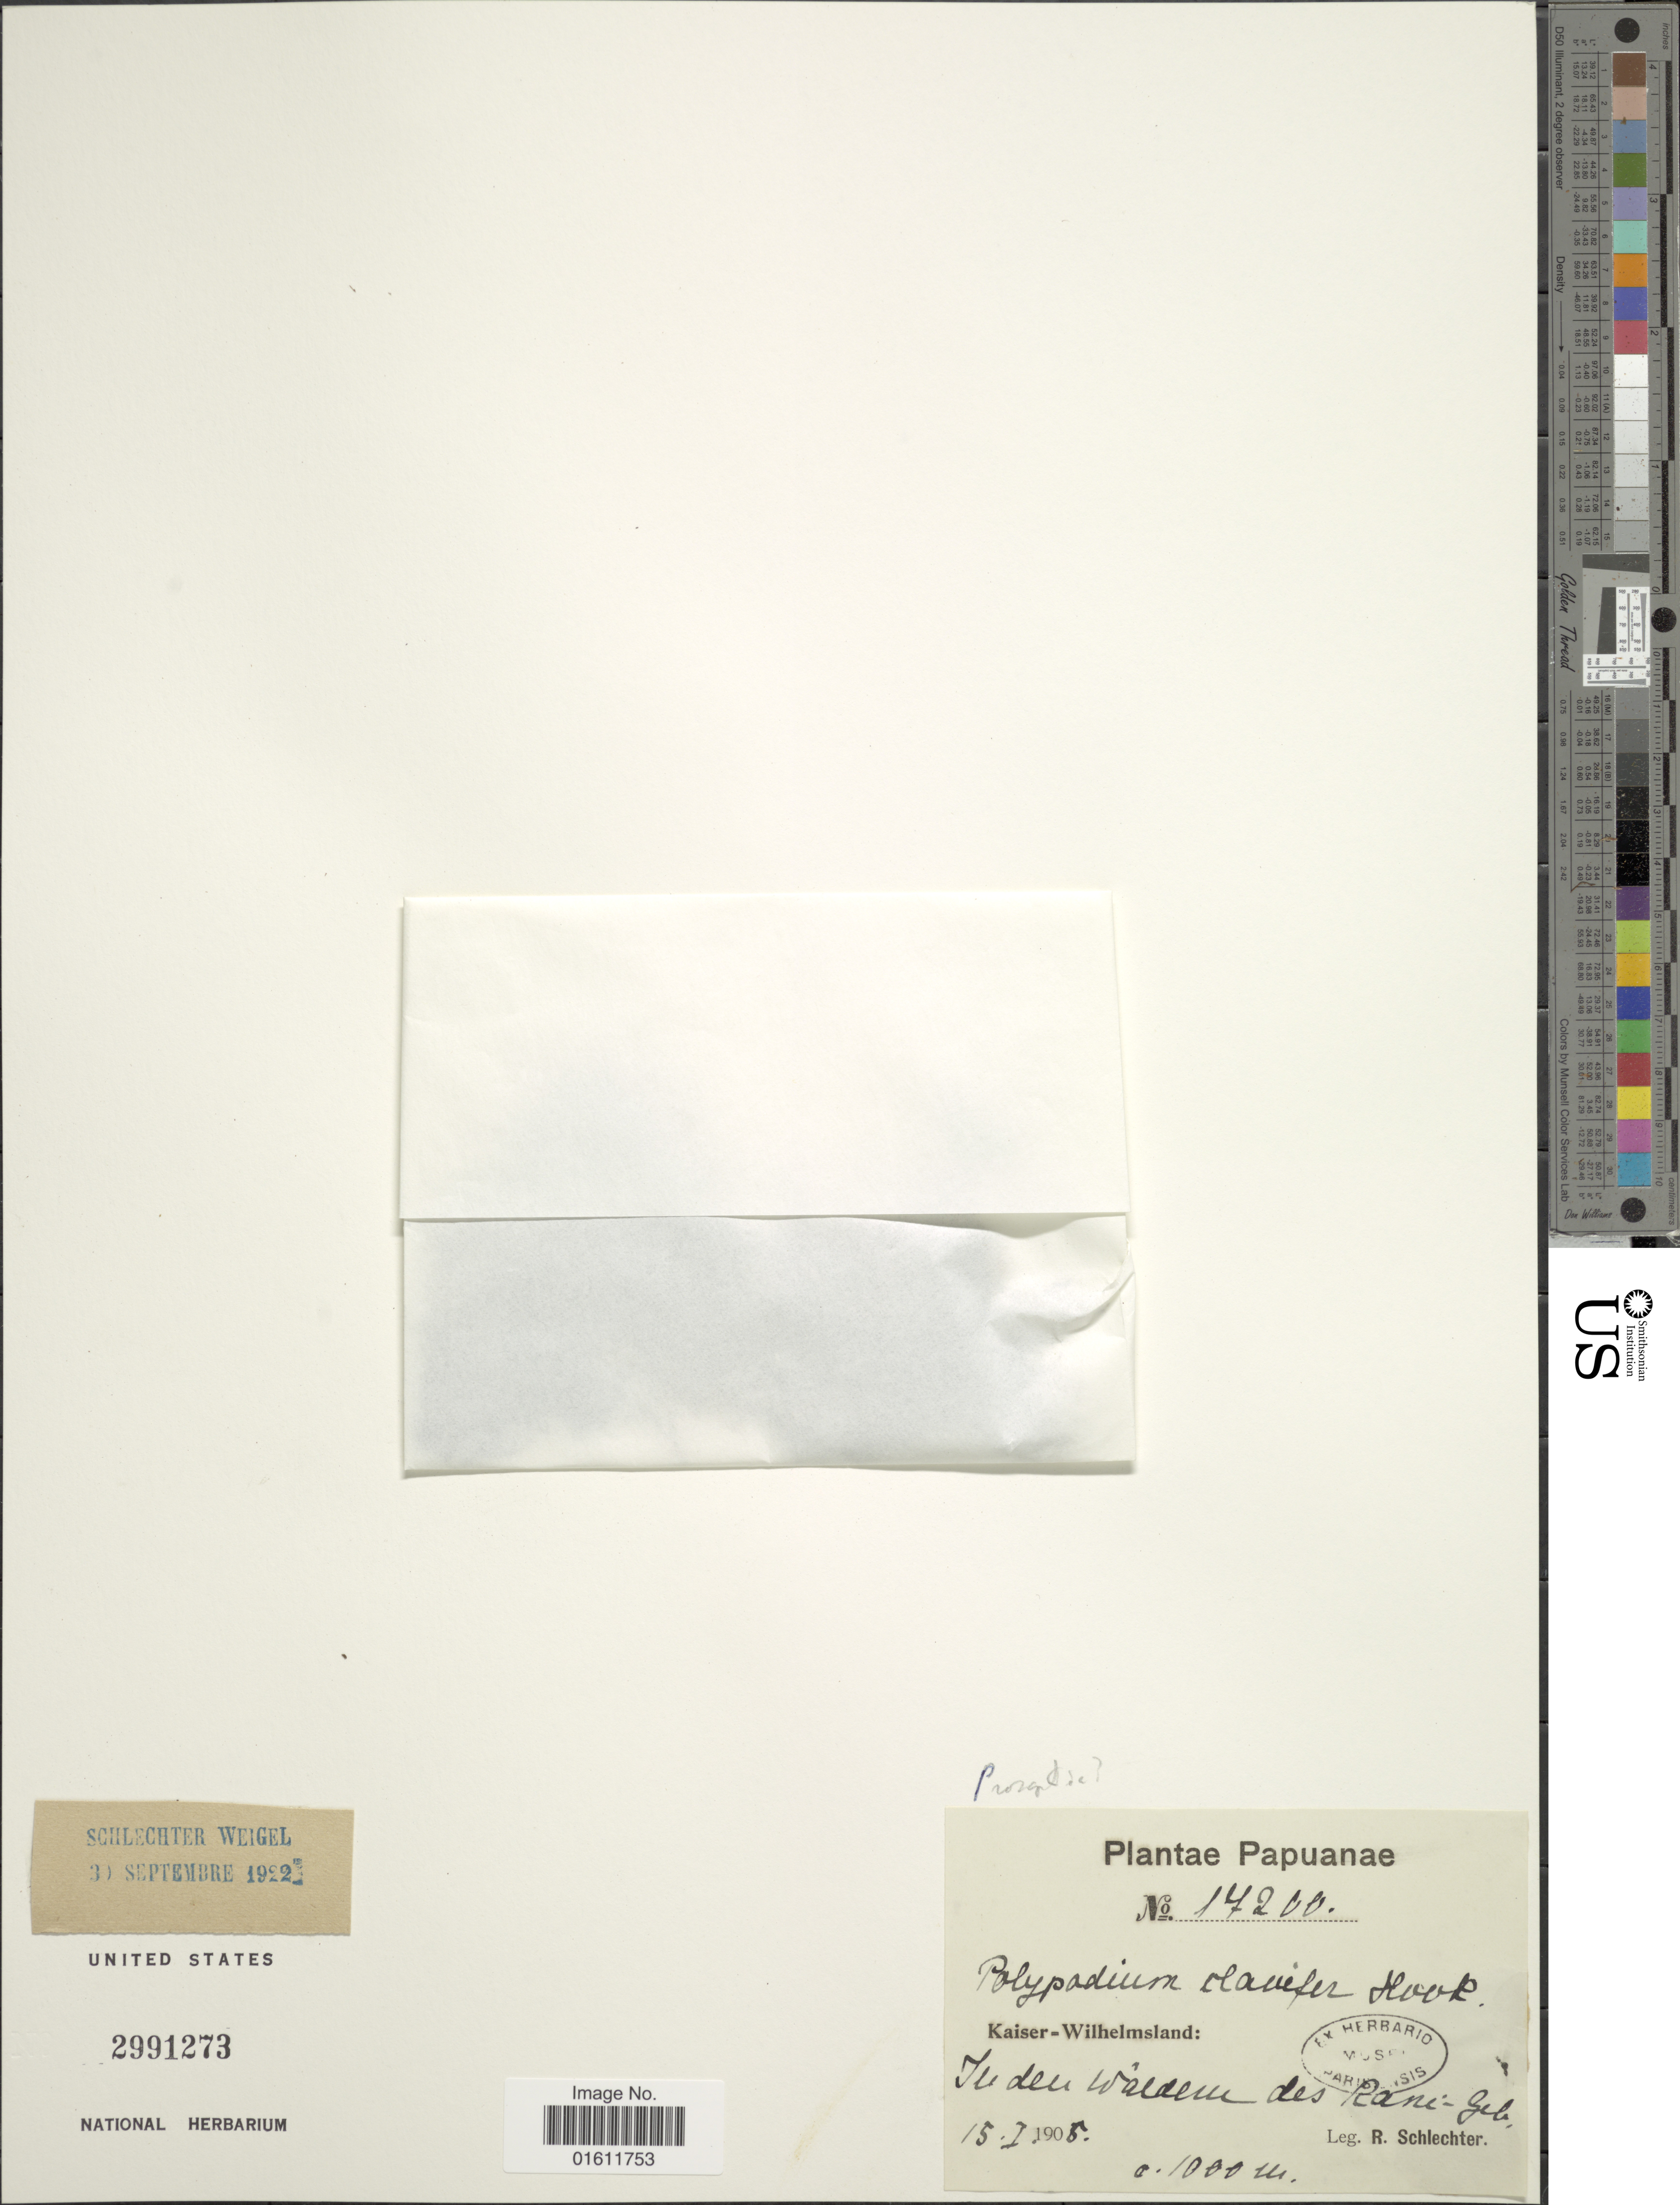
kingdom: Plantae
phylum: Tracheophyta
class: Polypodiopsida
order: Polypodiales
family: Polypodiaceae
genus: Prosaptia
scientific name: Prosaptia sp.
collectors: F. R. R. Schlechter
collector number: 17200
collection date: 1908-01-15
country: Papua New Guinea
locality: Kaiser-Wilhelmsland: In Wäldern des Kani-geb.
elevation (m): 1000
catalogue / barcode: US 2991273